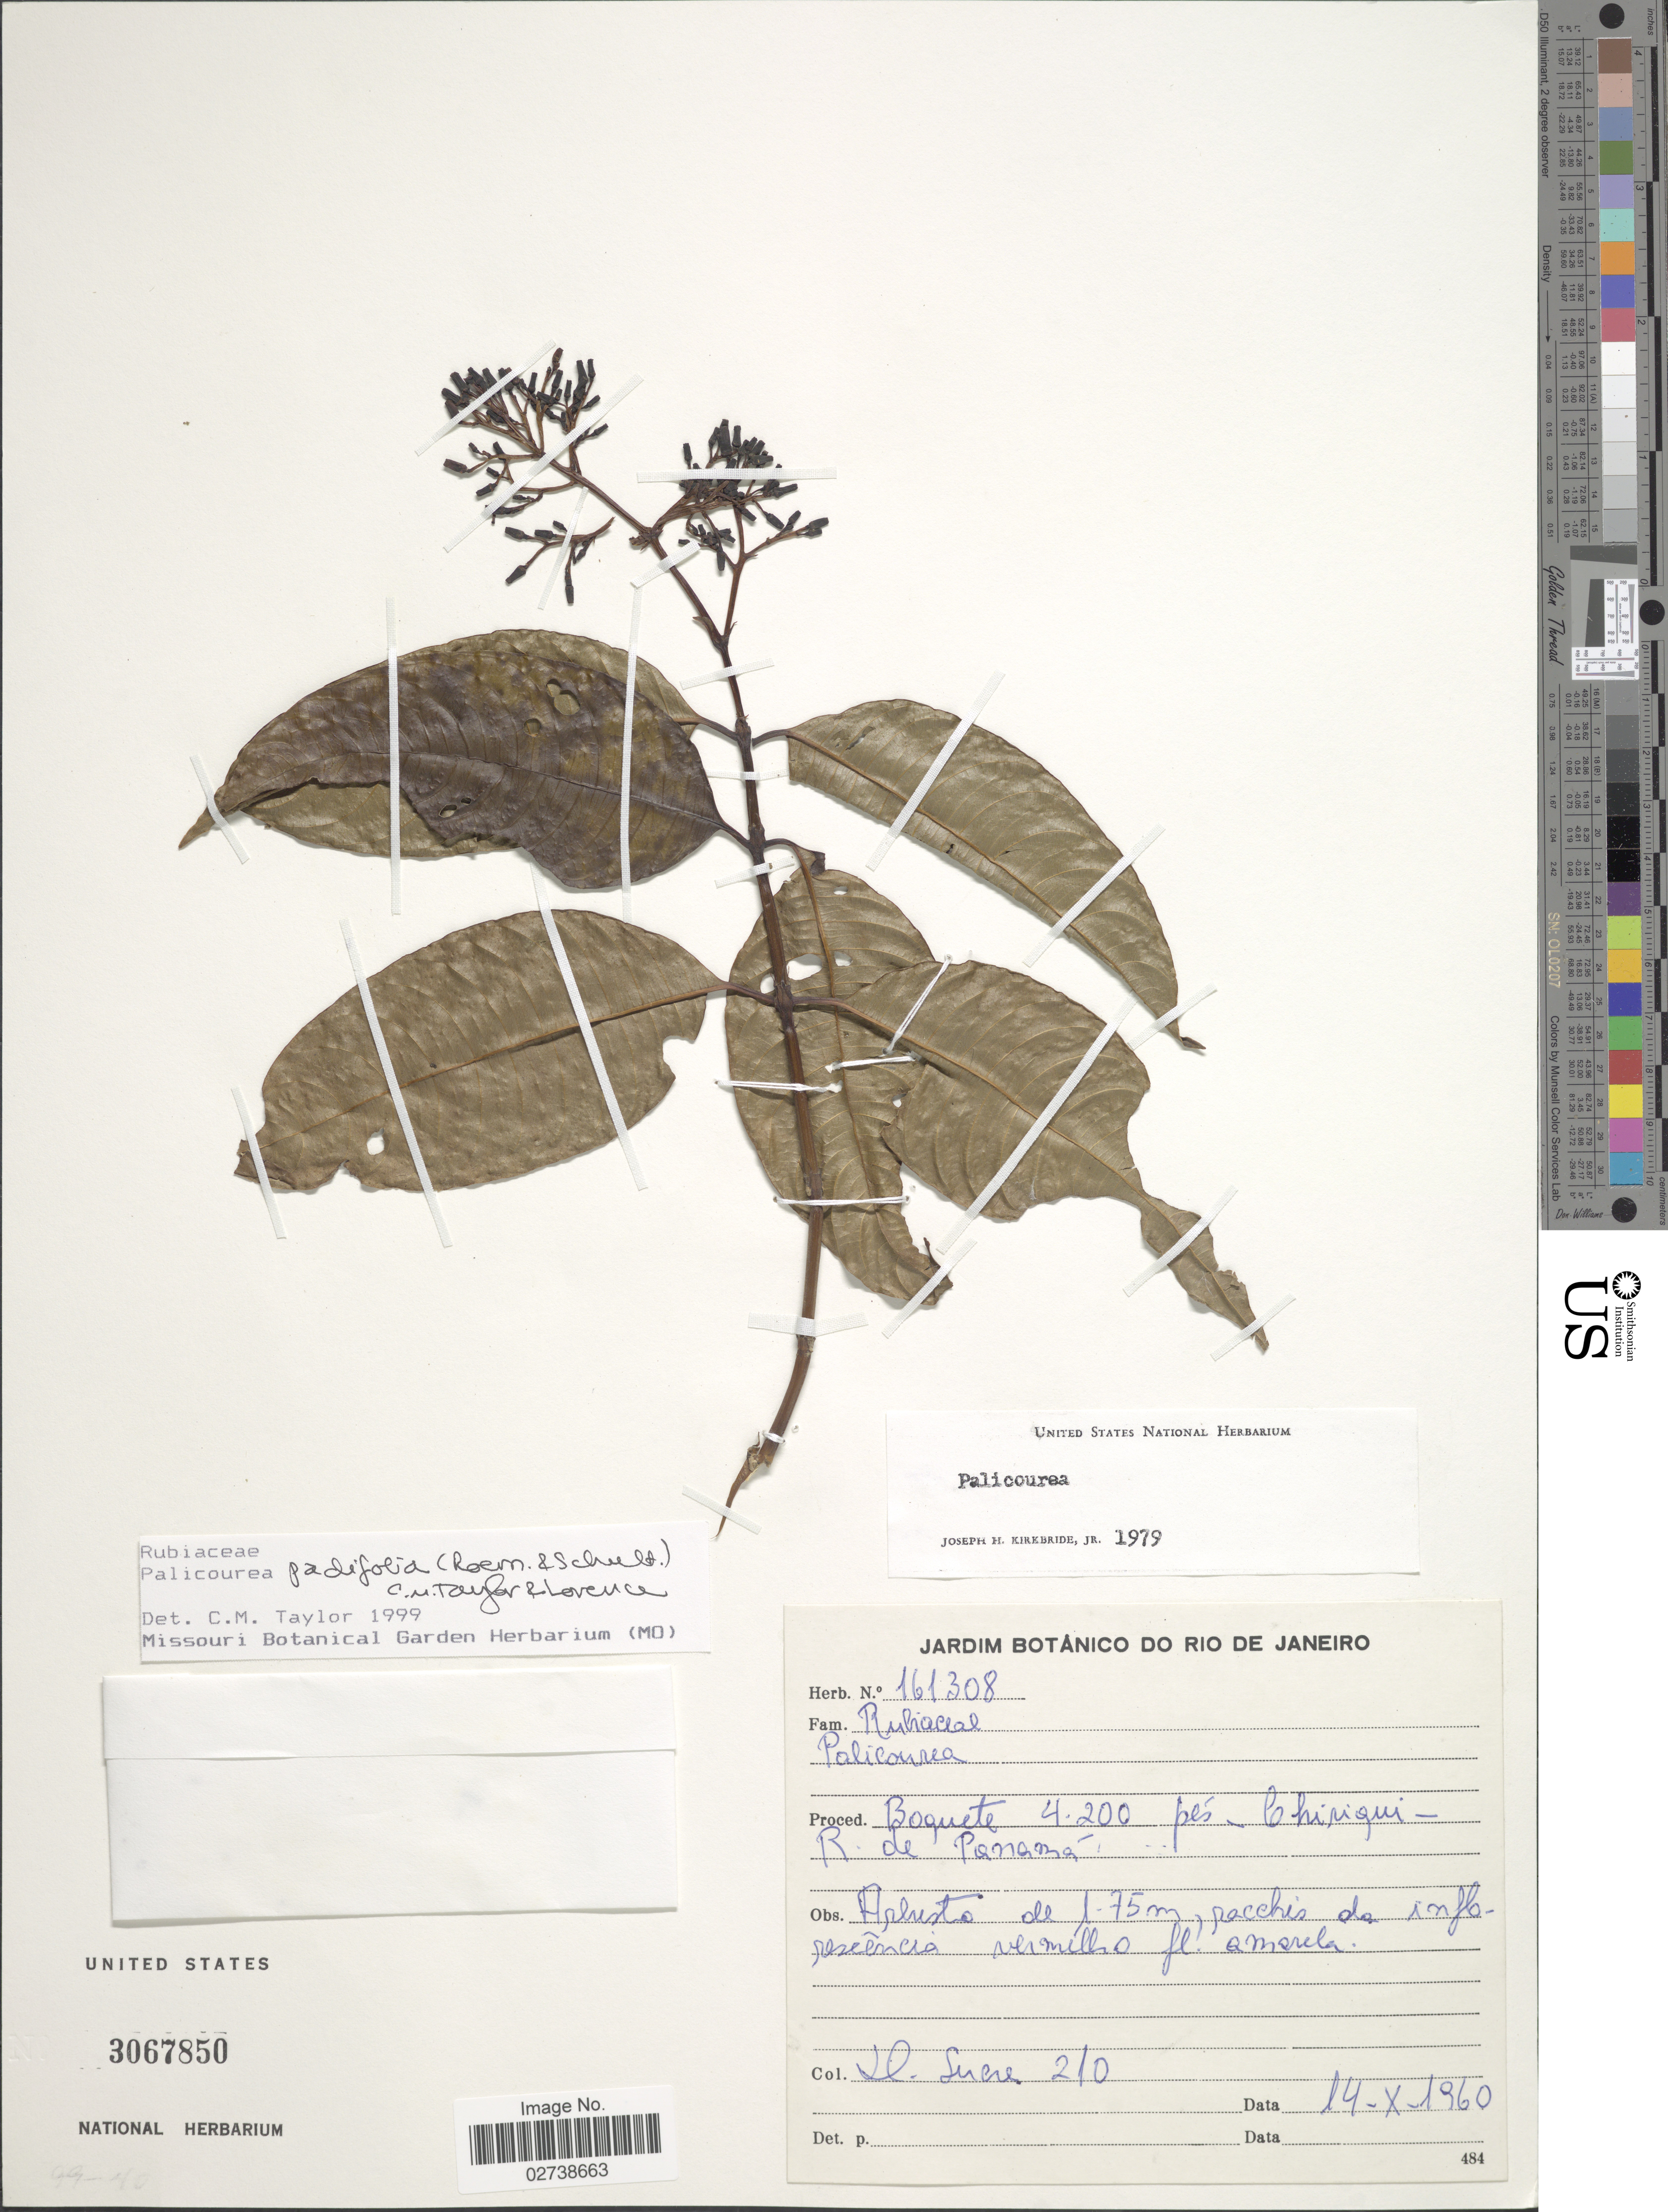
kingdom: Plantae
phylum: Tracheophyta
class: Magnoliopsida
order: Gentianales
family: Rubiaceae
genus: Palicourea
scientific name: Palicourea padifolia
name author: (Humb. & Bonpl. ex Roem. & Schult.) C.M. Taylor & Lorence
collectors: D. Sucre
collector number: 210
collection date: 1960-10-14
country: Panama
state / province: Chiriqui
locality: Boquete, R de Panamá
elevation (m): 1280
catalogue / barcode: US 3067850